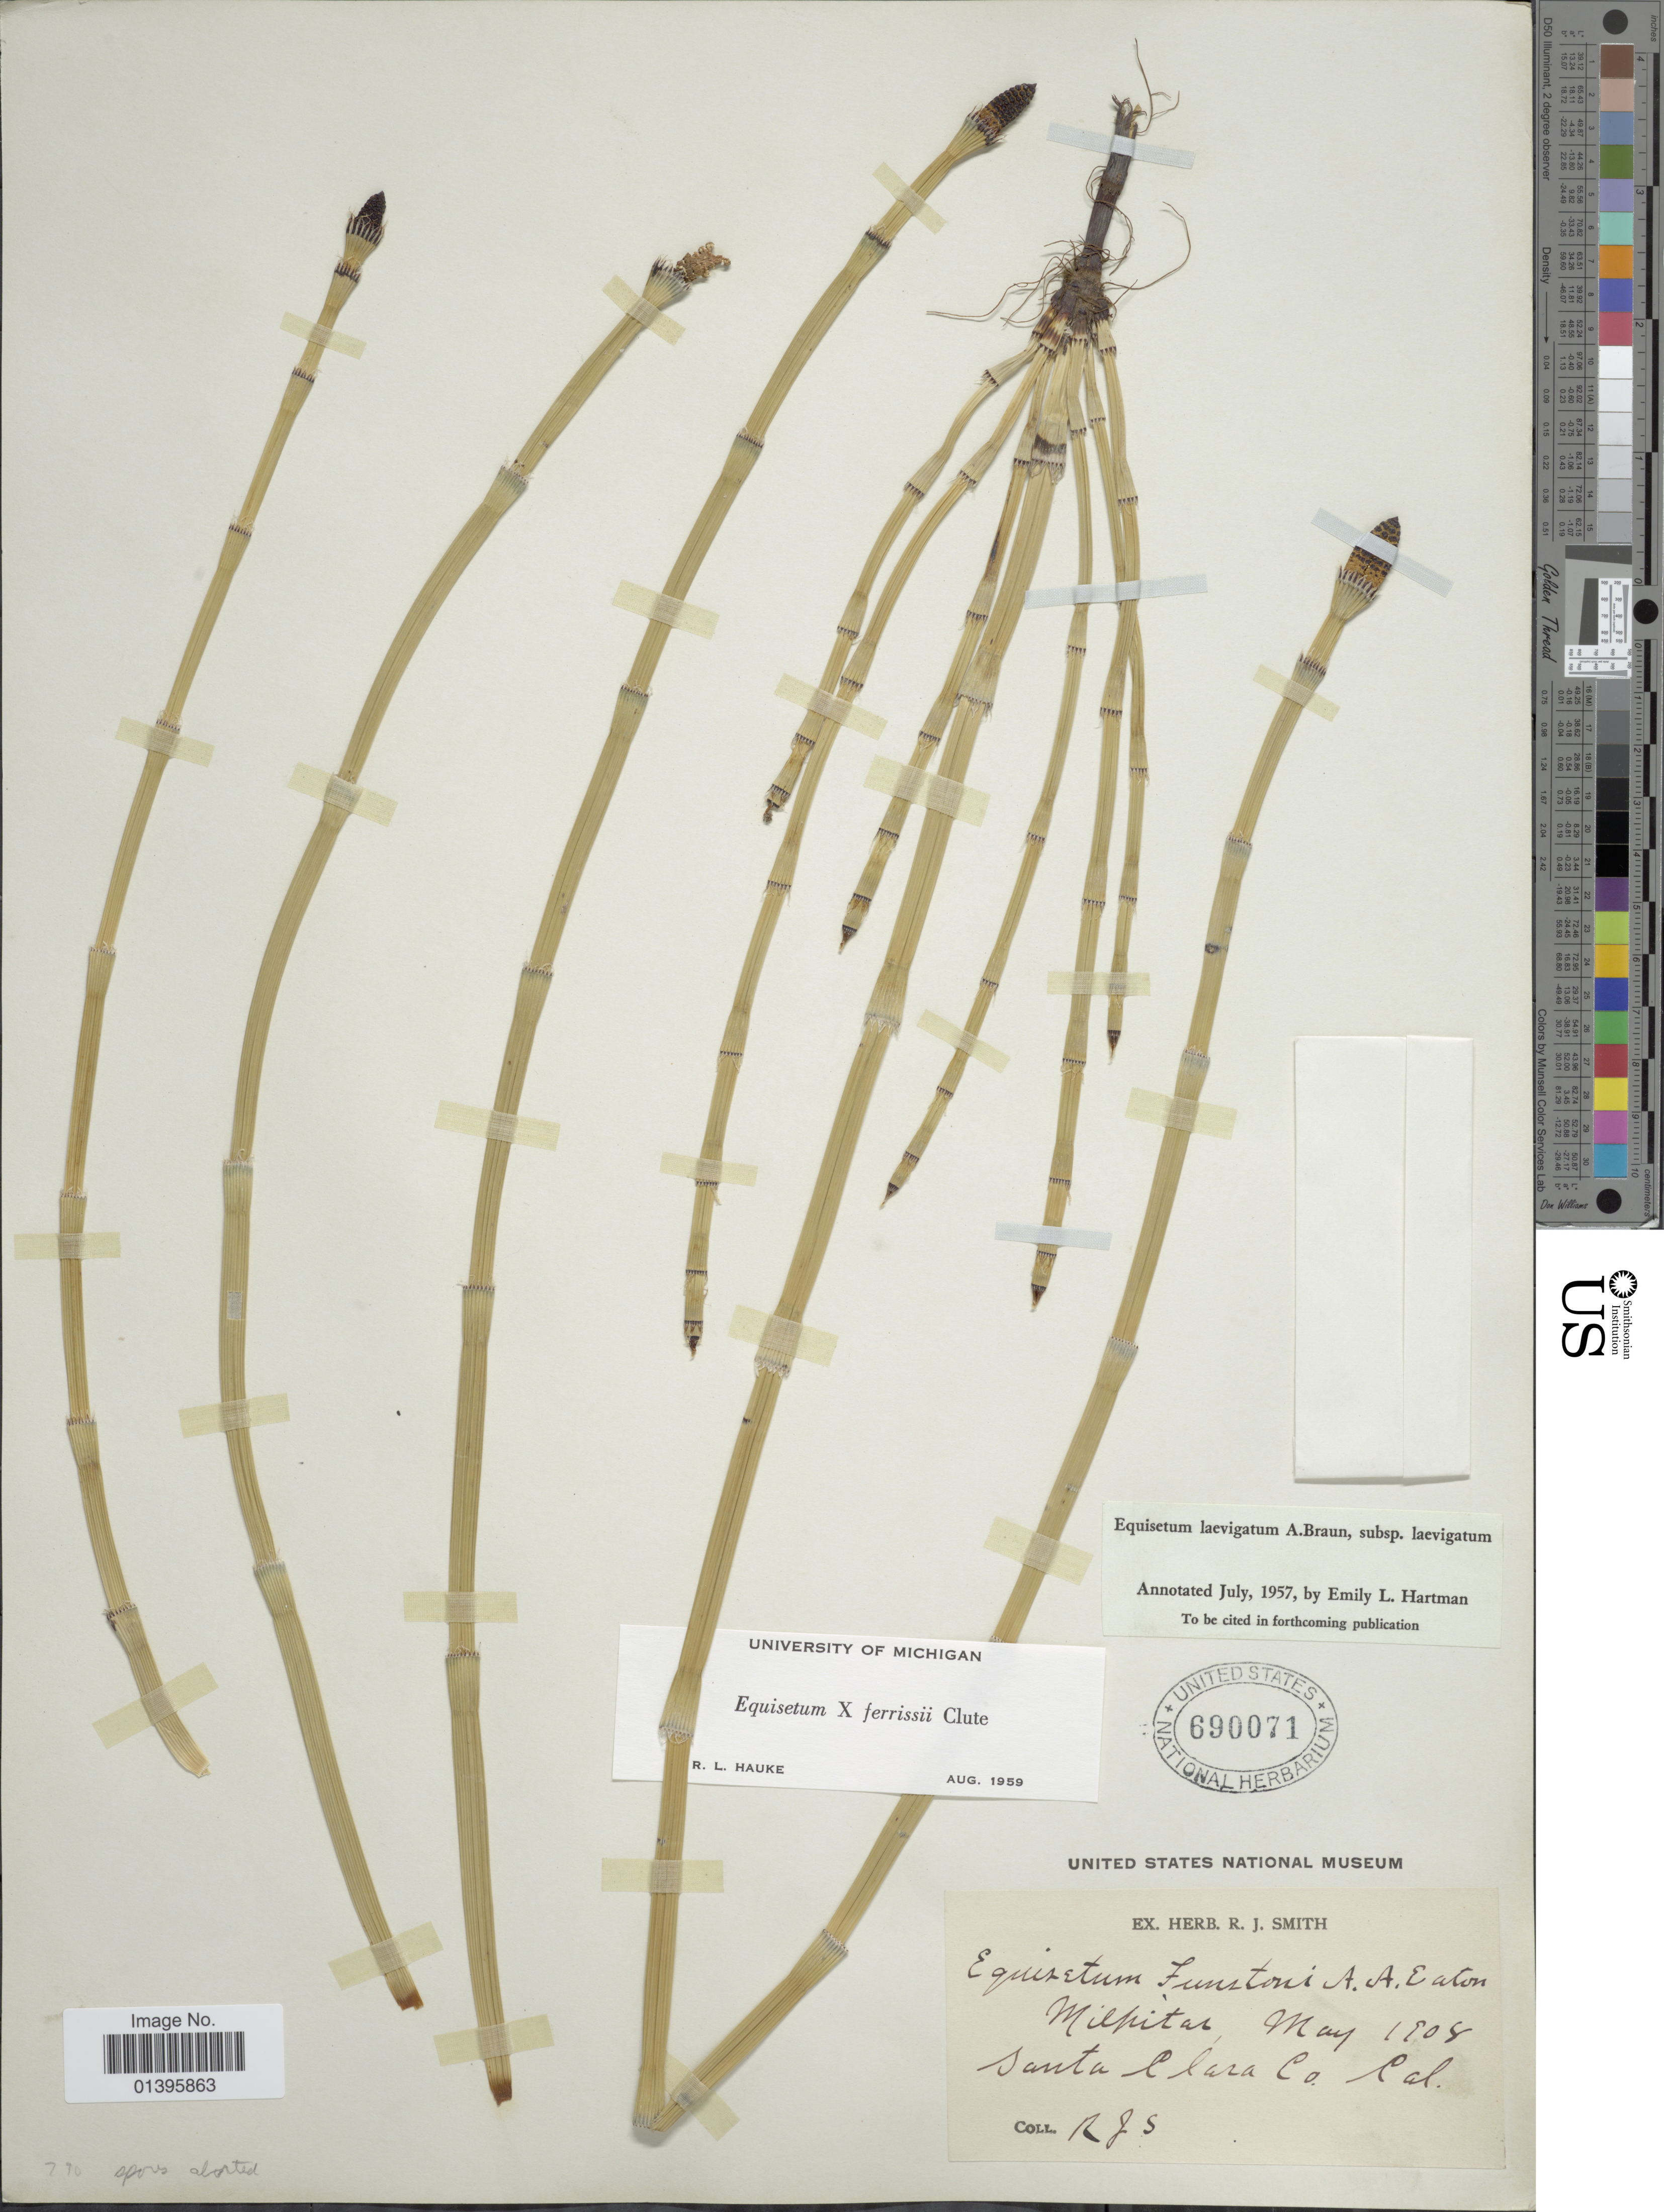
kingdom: Plantae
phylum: Tracheophyta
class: Polypodiopsida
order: Equisetales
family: Equisetaceae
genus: Equisetum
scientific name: Equisetum x ferrissii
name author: Clute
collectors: R. J. Smith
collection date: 1908-05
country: United States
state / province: California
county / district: Santa Clara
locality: Milpitas, Santa Clara Co.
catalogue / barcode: US 690071